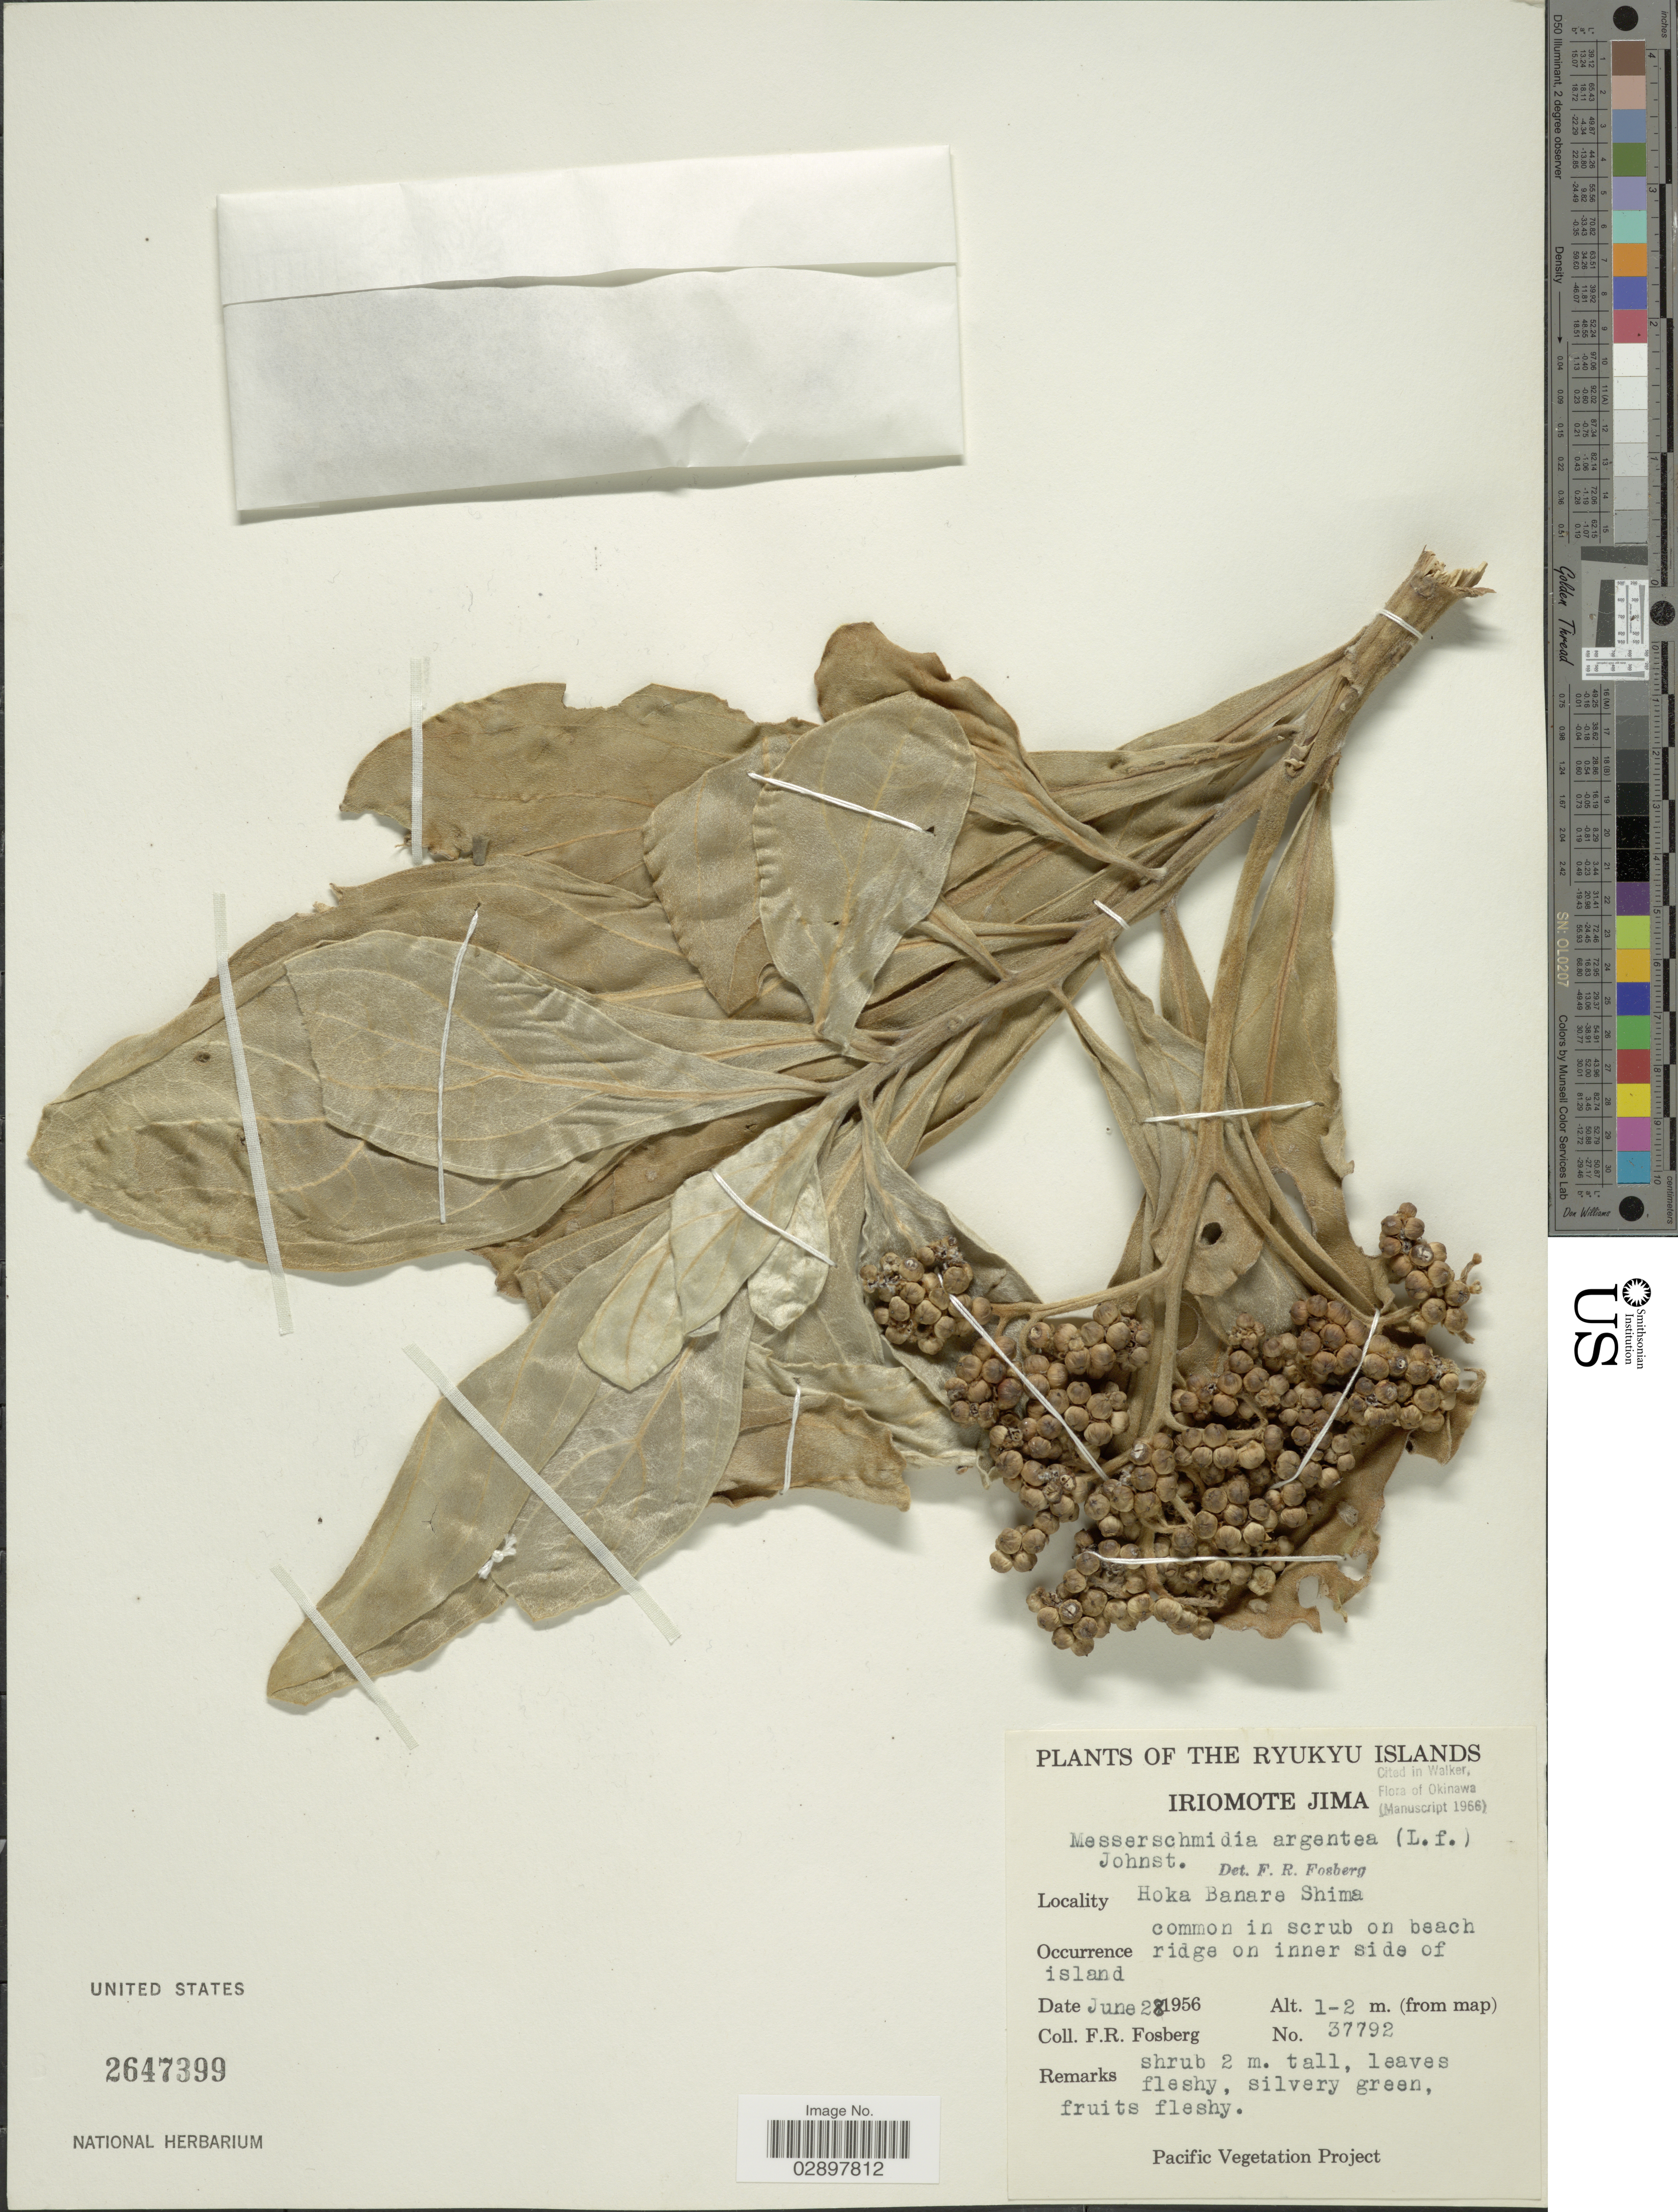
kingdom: Plantae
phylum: Tracheophyta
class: Magnoliopsida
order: Boraginales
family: Heliotropiaceae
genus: Tournefortia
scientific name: Tournefortia messerschmidia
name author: Sweet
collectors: F. R. Fosberg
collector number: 37792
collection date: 1956-06-28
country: Japan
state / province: Okinawa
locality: The Ryukyu Islands. Iriomote Jima. Hoka Banare Shima.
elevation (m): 1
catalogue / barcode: US 2647399